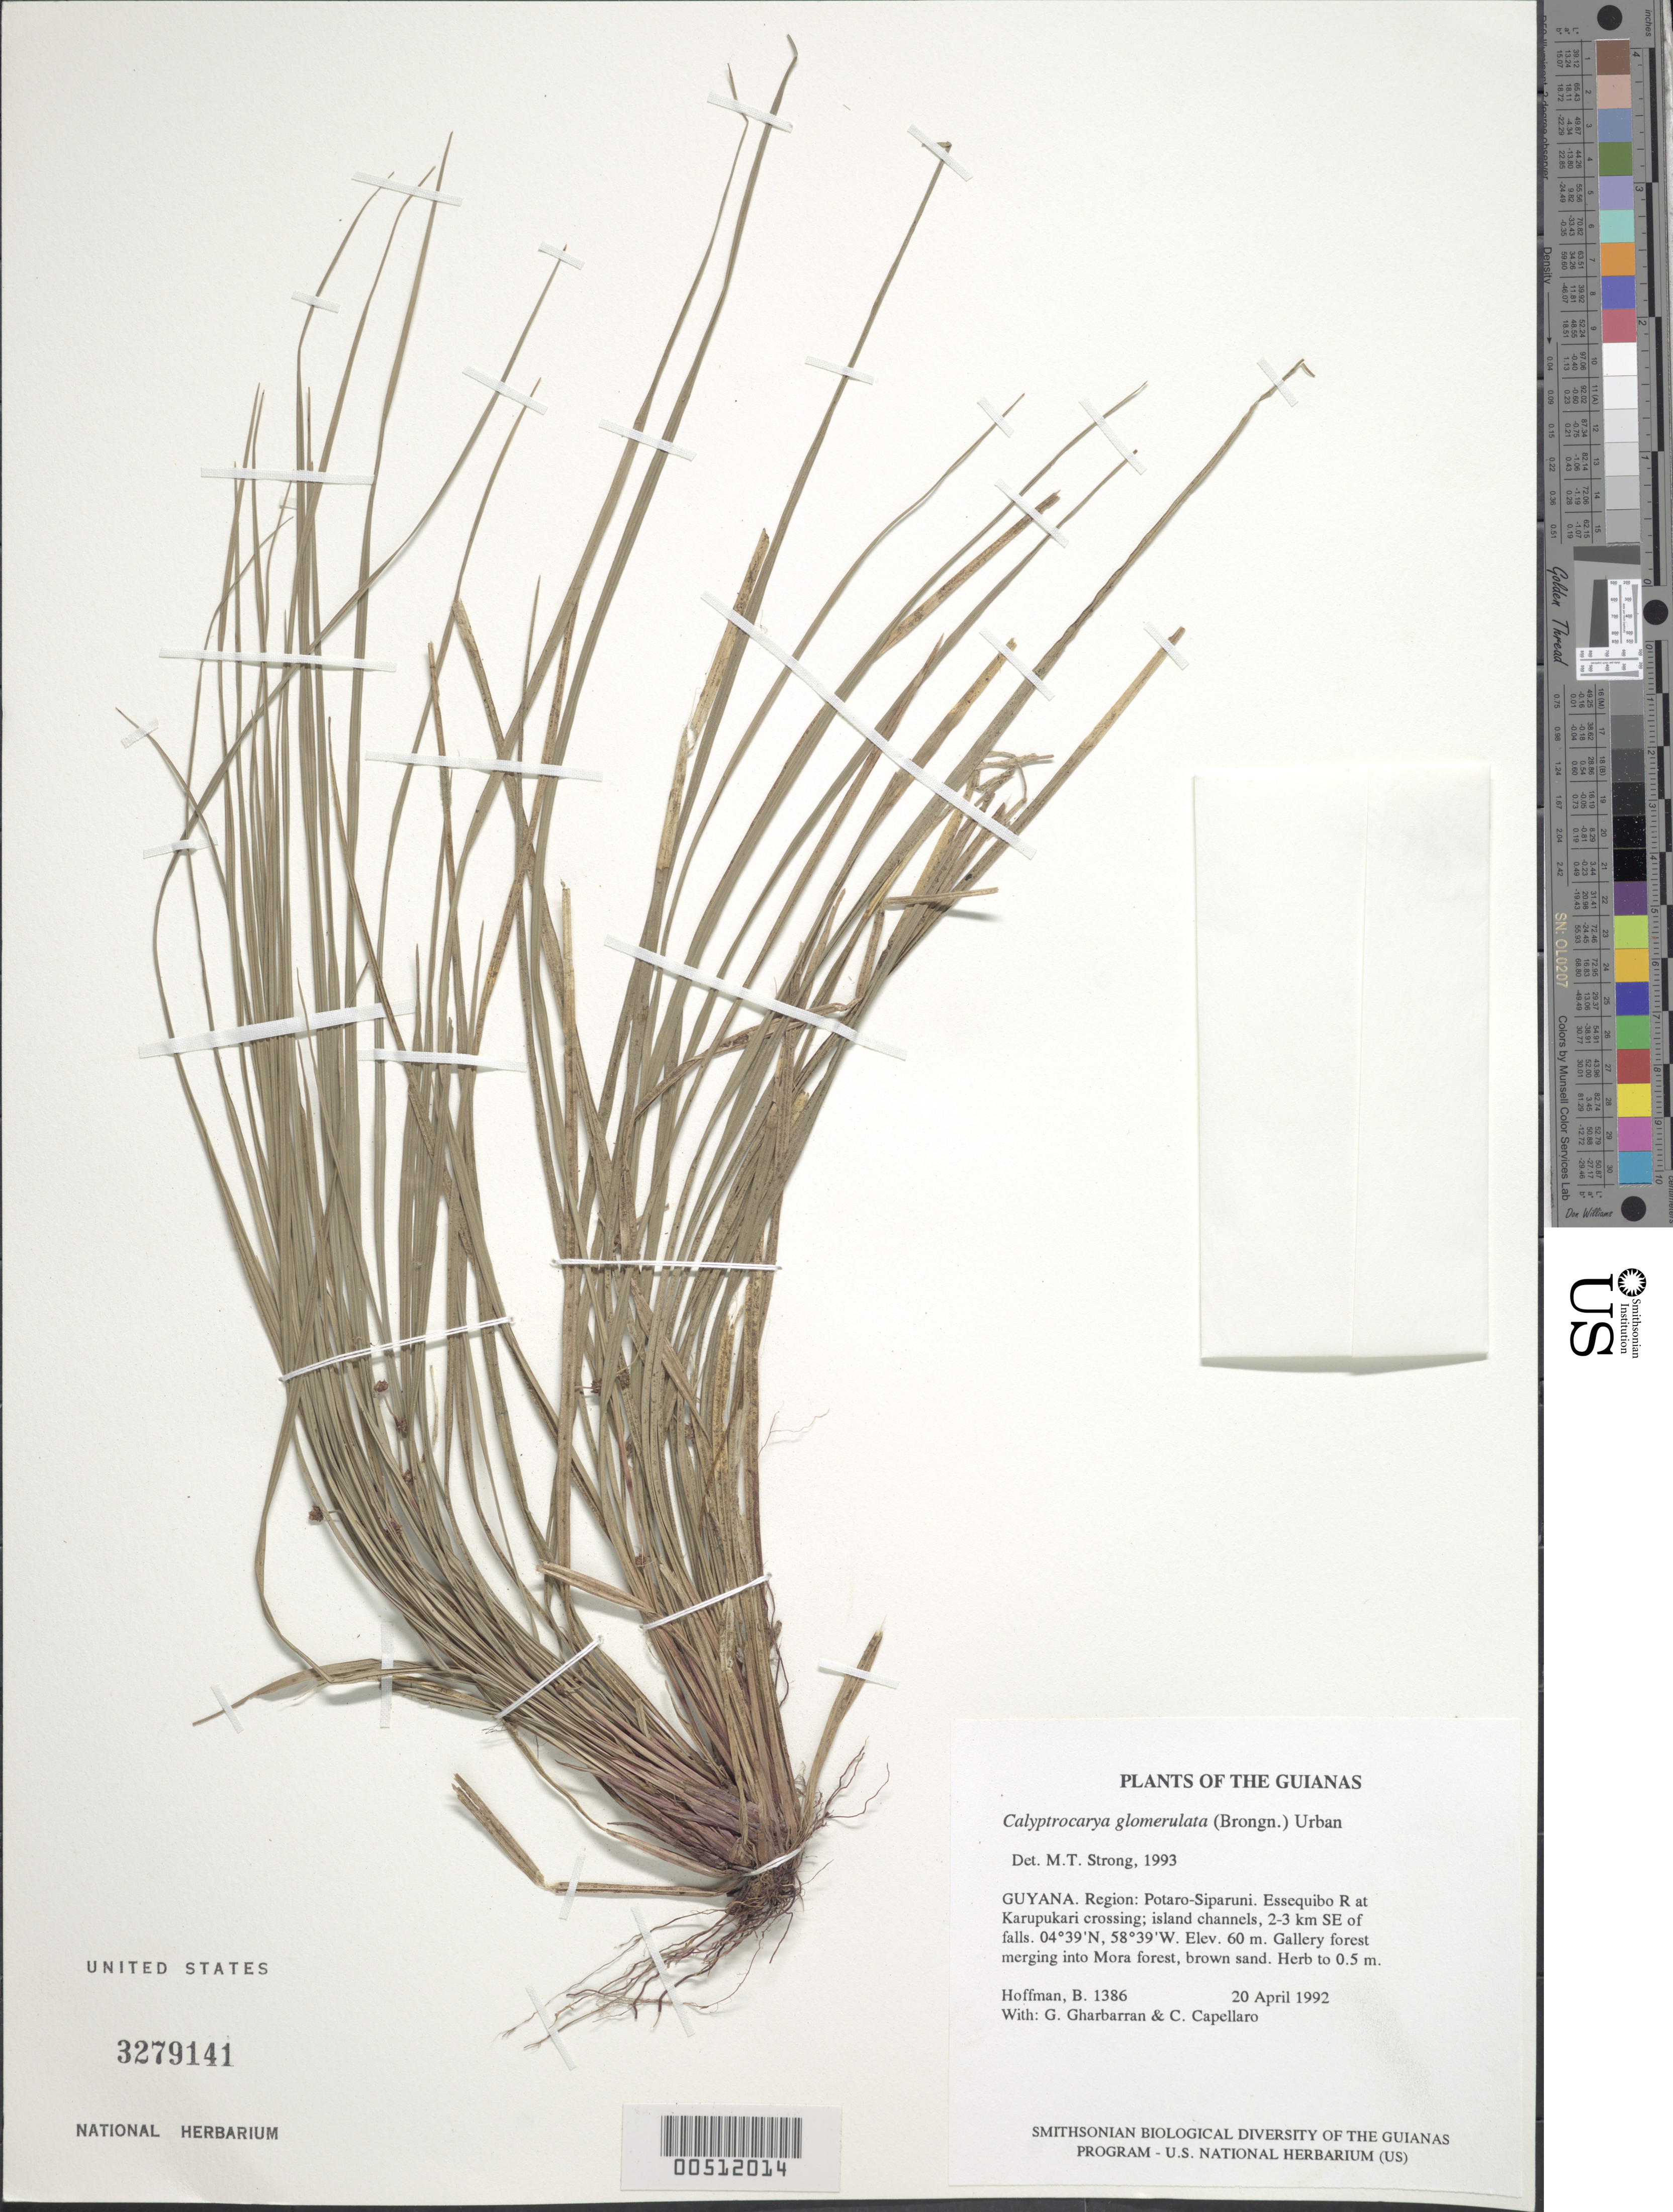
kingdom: Plantae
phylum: Tracheophyta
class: Liliopsida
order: Poales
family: Cyperaceae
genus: Calyptrocarya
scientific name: Calyptrocarya glomerulata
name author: (Brongn.) Urb.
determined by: Strong, M. T., (US), Smithsonian Institution - National Museum of Natural History (UNITED STATES)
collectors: B. Hoffman, G. Gharbarran & C. Capellaro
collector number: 1386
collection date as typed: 20 April 1992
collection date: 1992-04-20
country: Guyana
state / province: Potaro-Siparuni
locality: Essequibo River at Karupukari crossing; island channels, 2-3 km SE of falls. Iwokrama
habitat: Gallery forest merging into Mora forest, brown sand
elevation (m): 60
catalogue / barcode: US 3279141